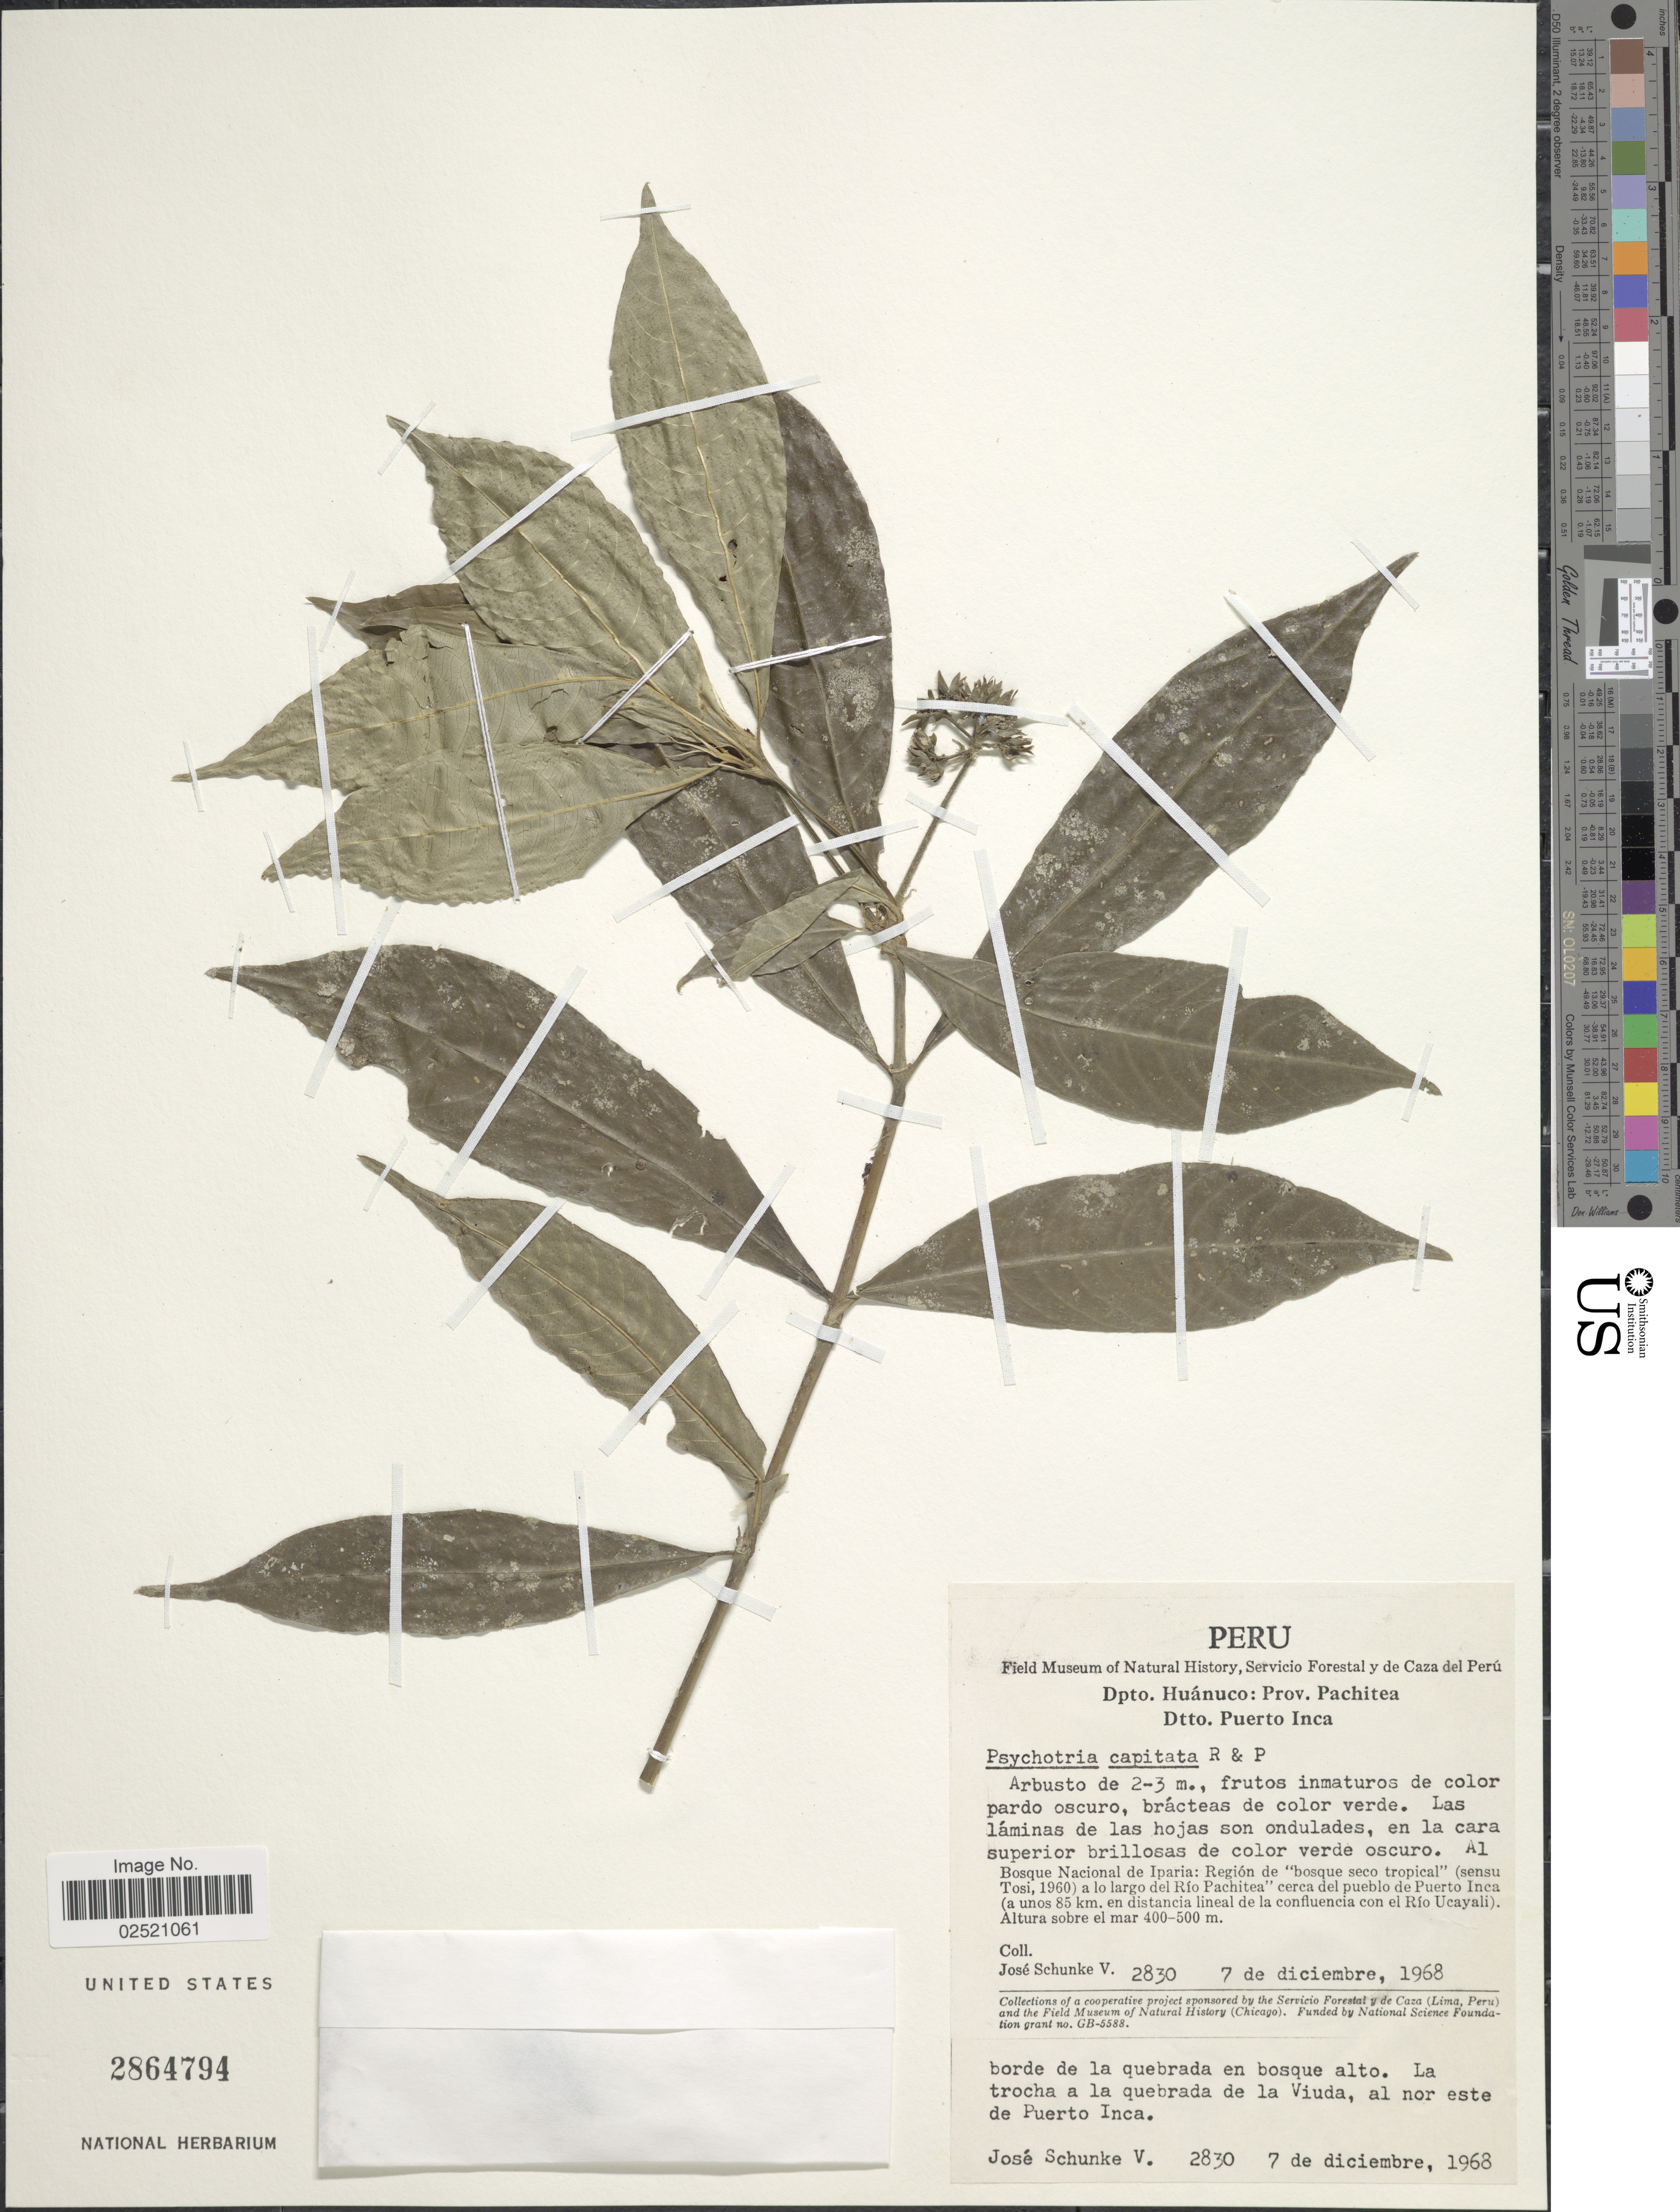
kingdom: Plantae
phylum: Tracheophyta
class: Magnoliopsida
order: Gentianales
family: Rubiaceae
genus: Psychotria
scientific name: Psychotria capitata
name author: Ruiz & Pav.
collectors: J. Schunke Vigo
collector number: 2830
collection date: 1968-12-07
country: Peru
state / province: Huánuco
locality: Prov. Pachitea, Dtto. Puerto Inca, Bosque Nacional de Iparia: Region de bosque seco tropical (sensu Tosi, 1960) a lo largo del Rio Pachitea cerca del pueblo de Puerto Inca (a unos 85 km. en distancia lineal de la confluencia con el Rio Ucayali), borde de la quebrada en bosque alto, La trocha a la quebrada de la Viuda, al nor este de Puerto Inca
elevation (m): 400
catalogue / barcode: US 2864794